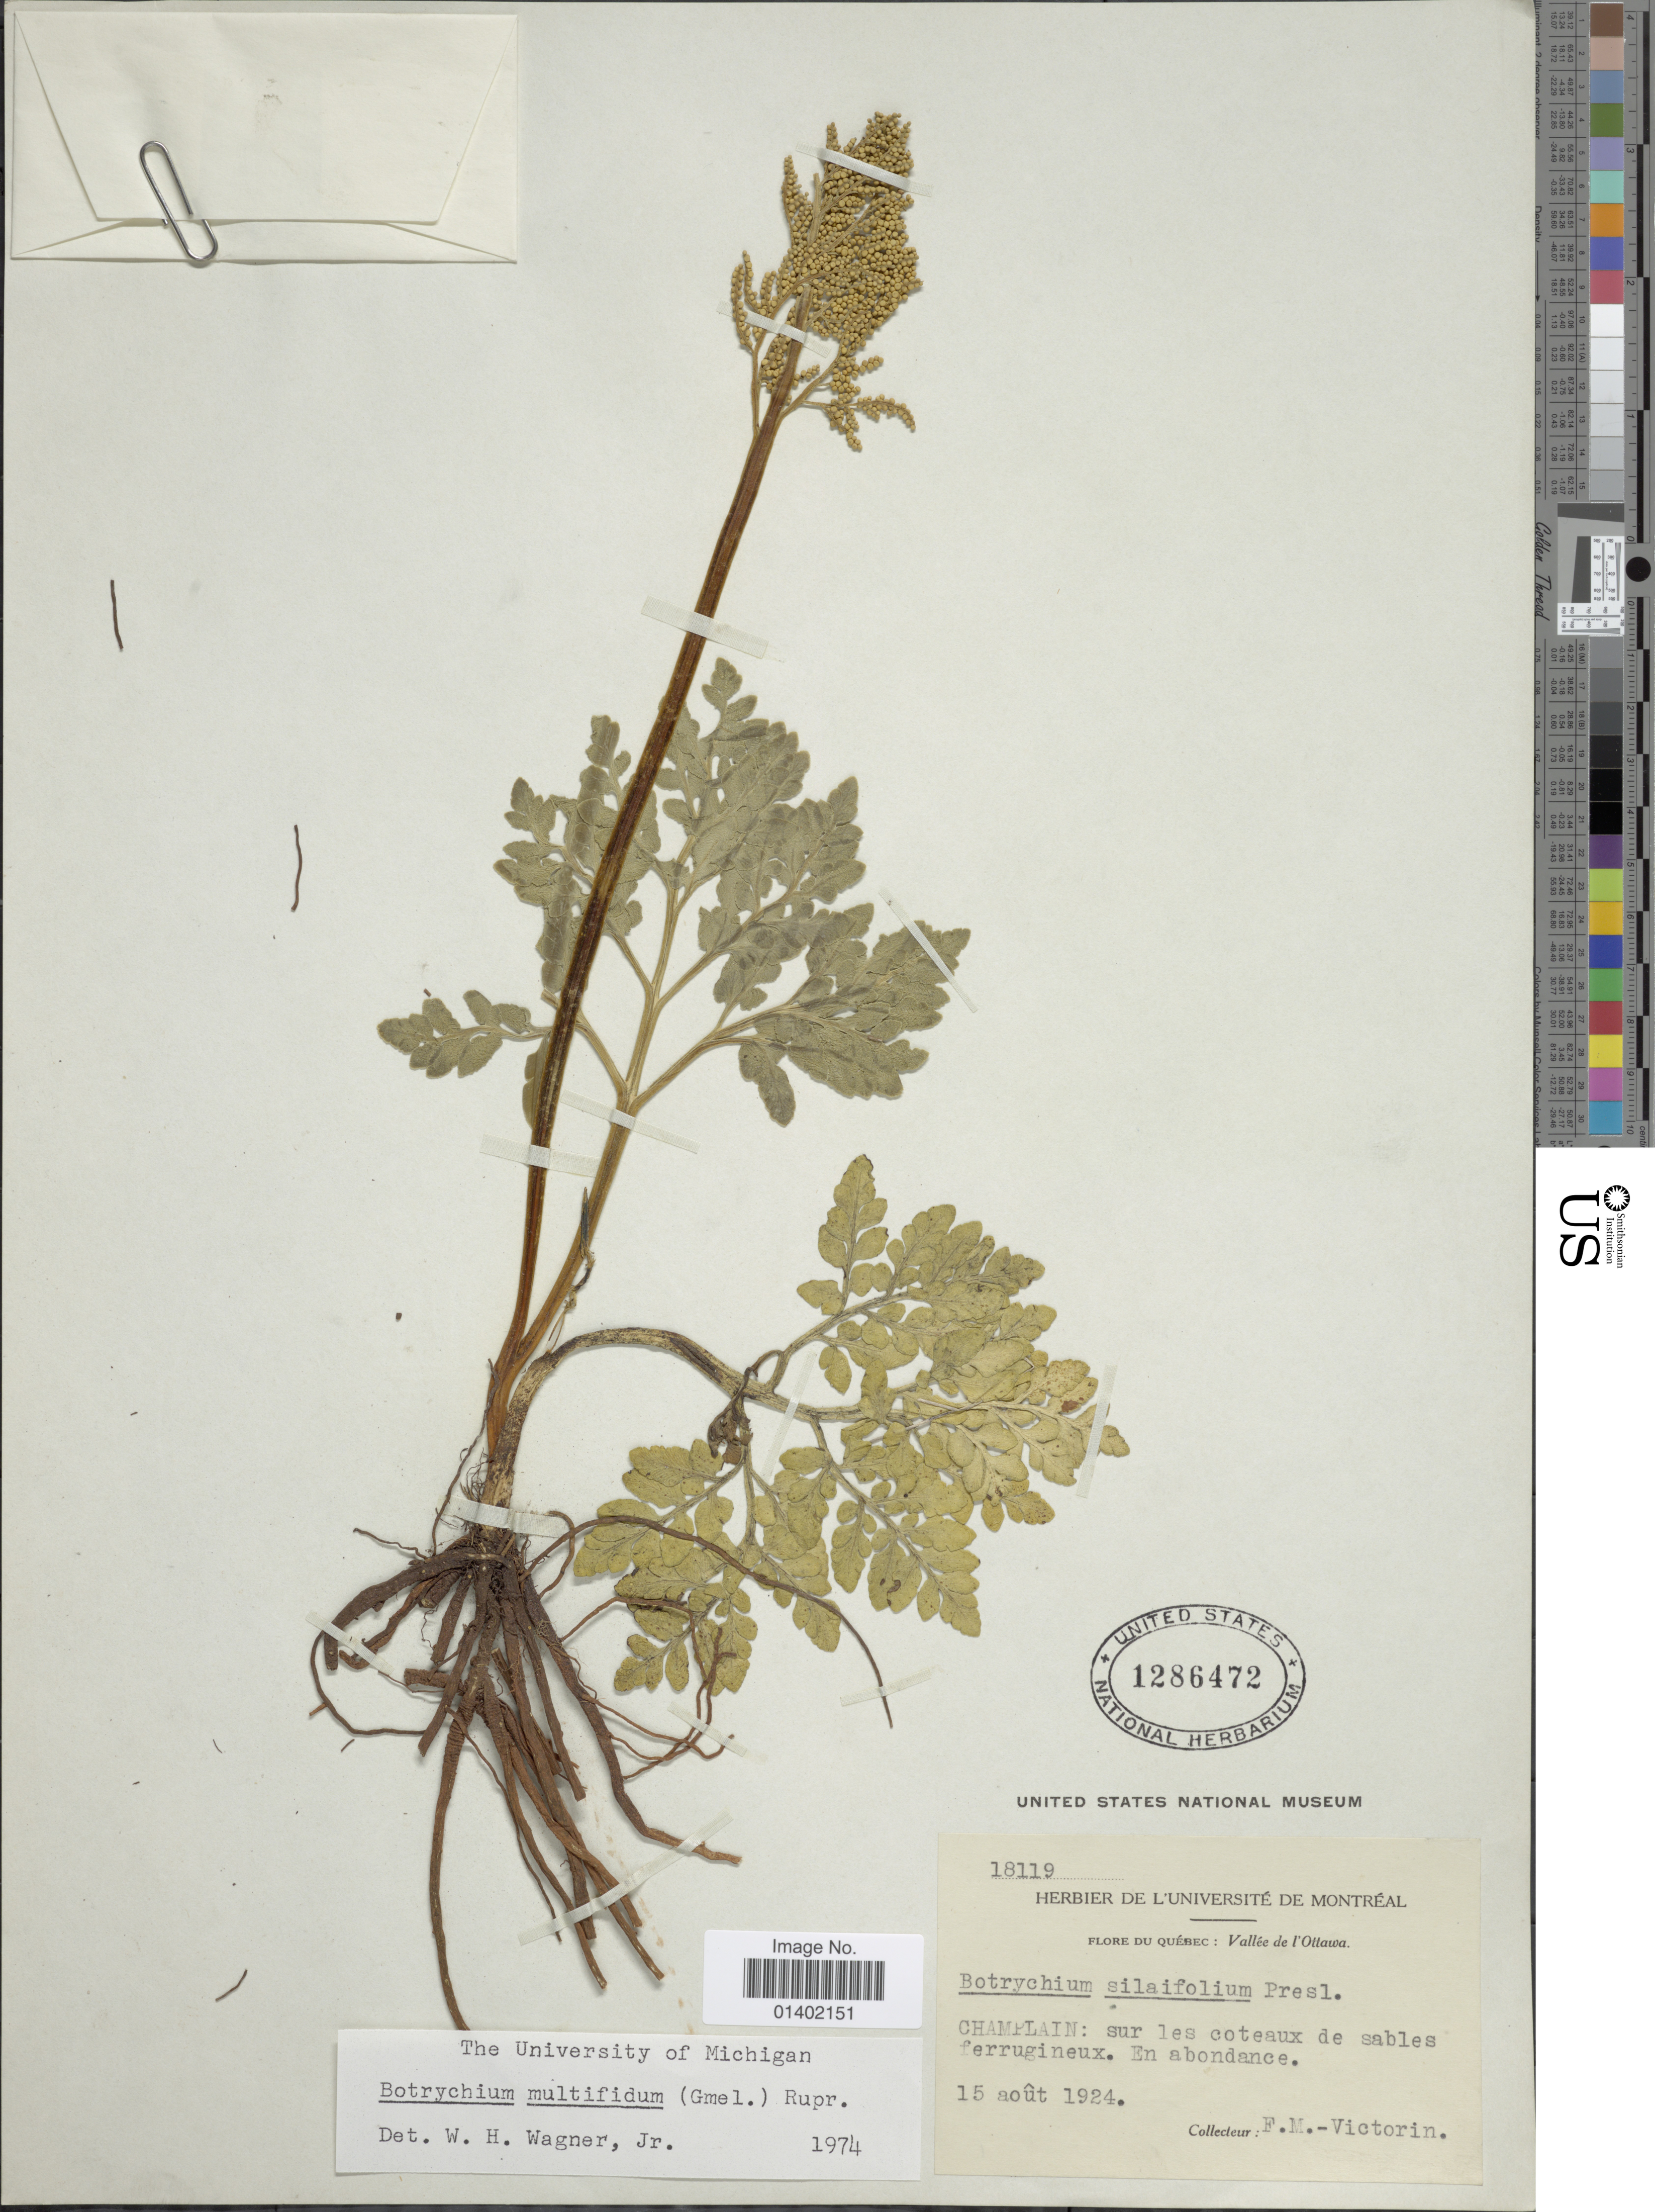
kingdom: Plantae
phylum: Tracheophyta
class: Polypodiopsida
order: Ophioglossales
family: Ophioglossaceae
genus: Botrychium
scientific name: Botrychium multifidum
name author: (J.F. Gmel.) Rupr.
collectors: F. Victorin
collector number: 18119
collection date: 1924-08-15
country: Canada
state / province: Quebec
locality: Vallee de lÓttawa, Champlain: sur les coteaux de sables ferrugineux. En abondance.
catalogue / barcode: US 12586472